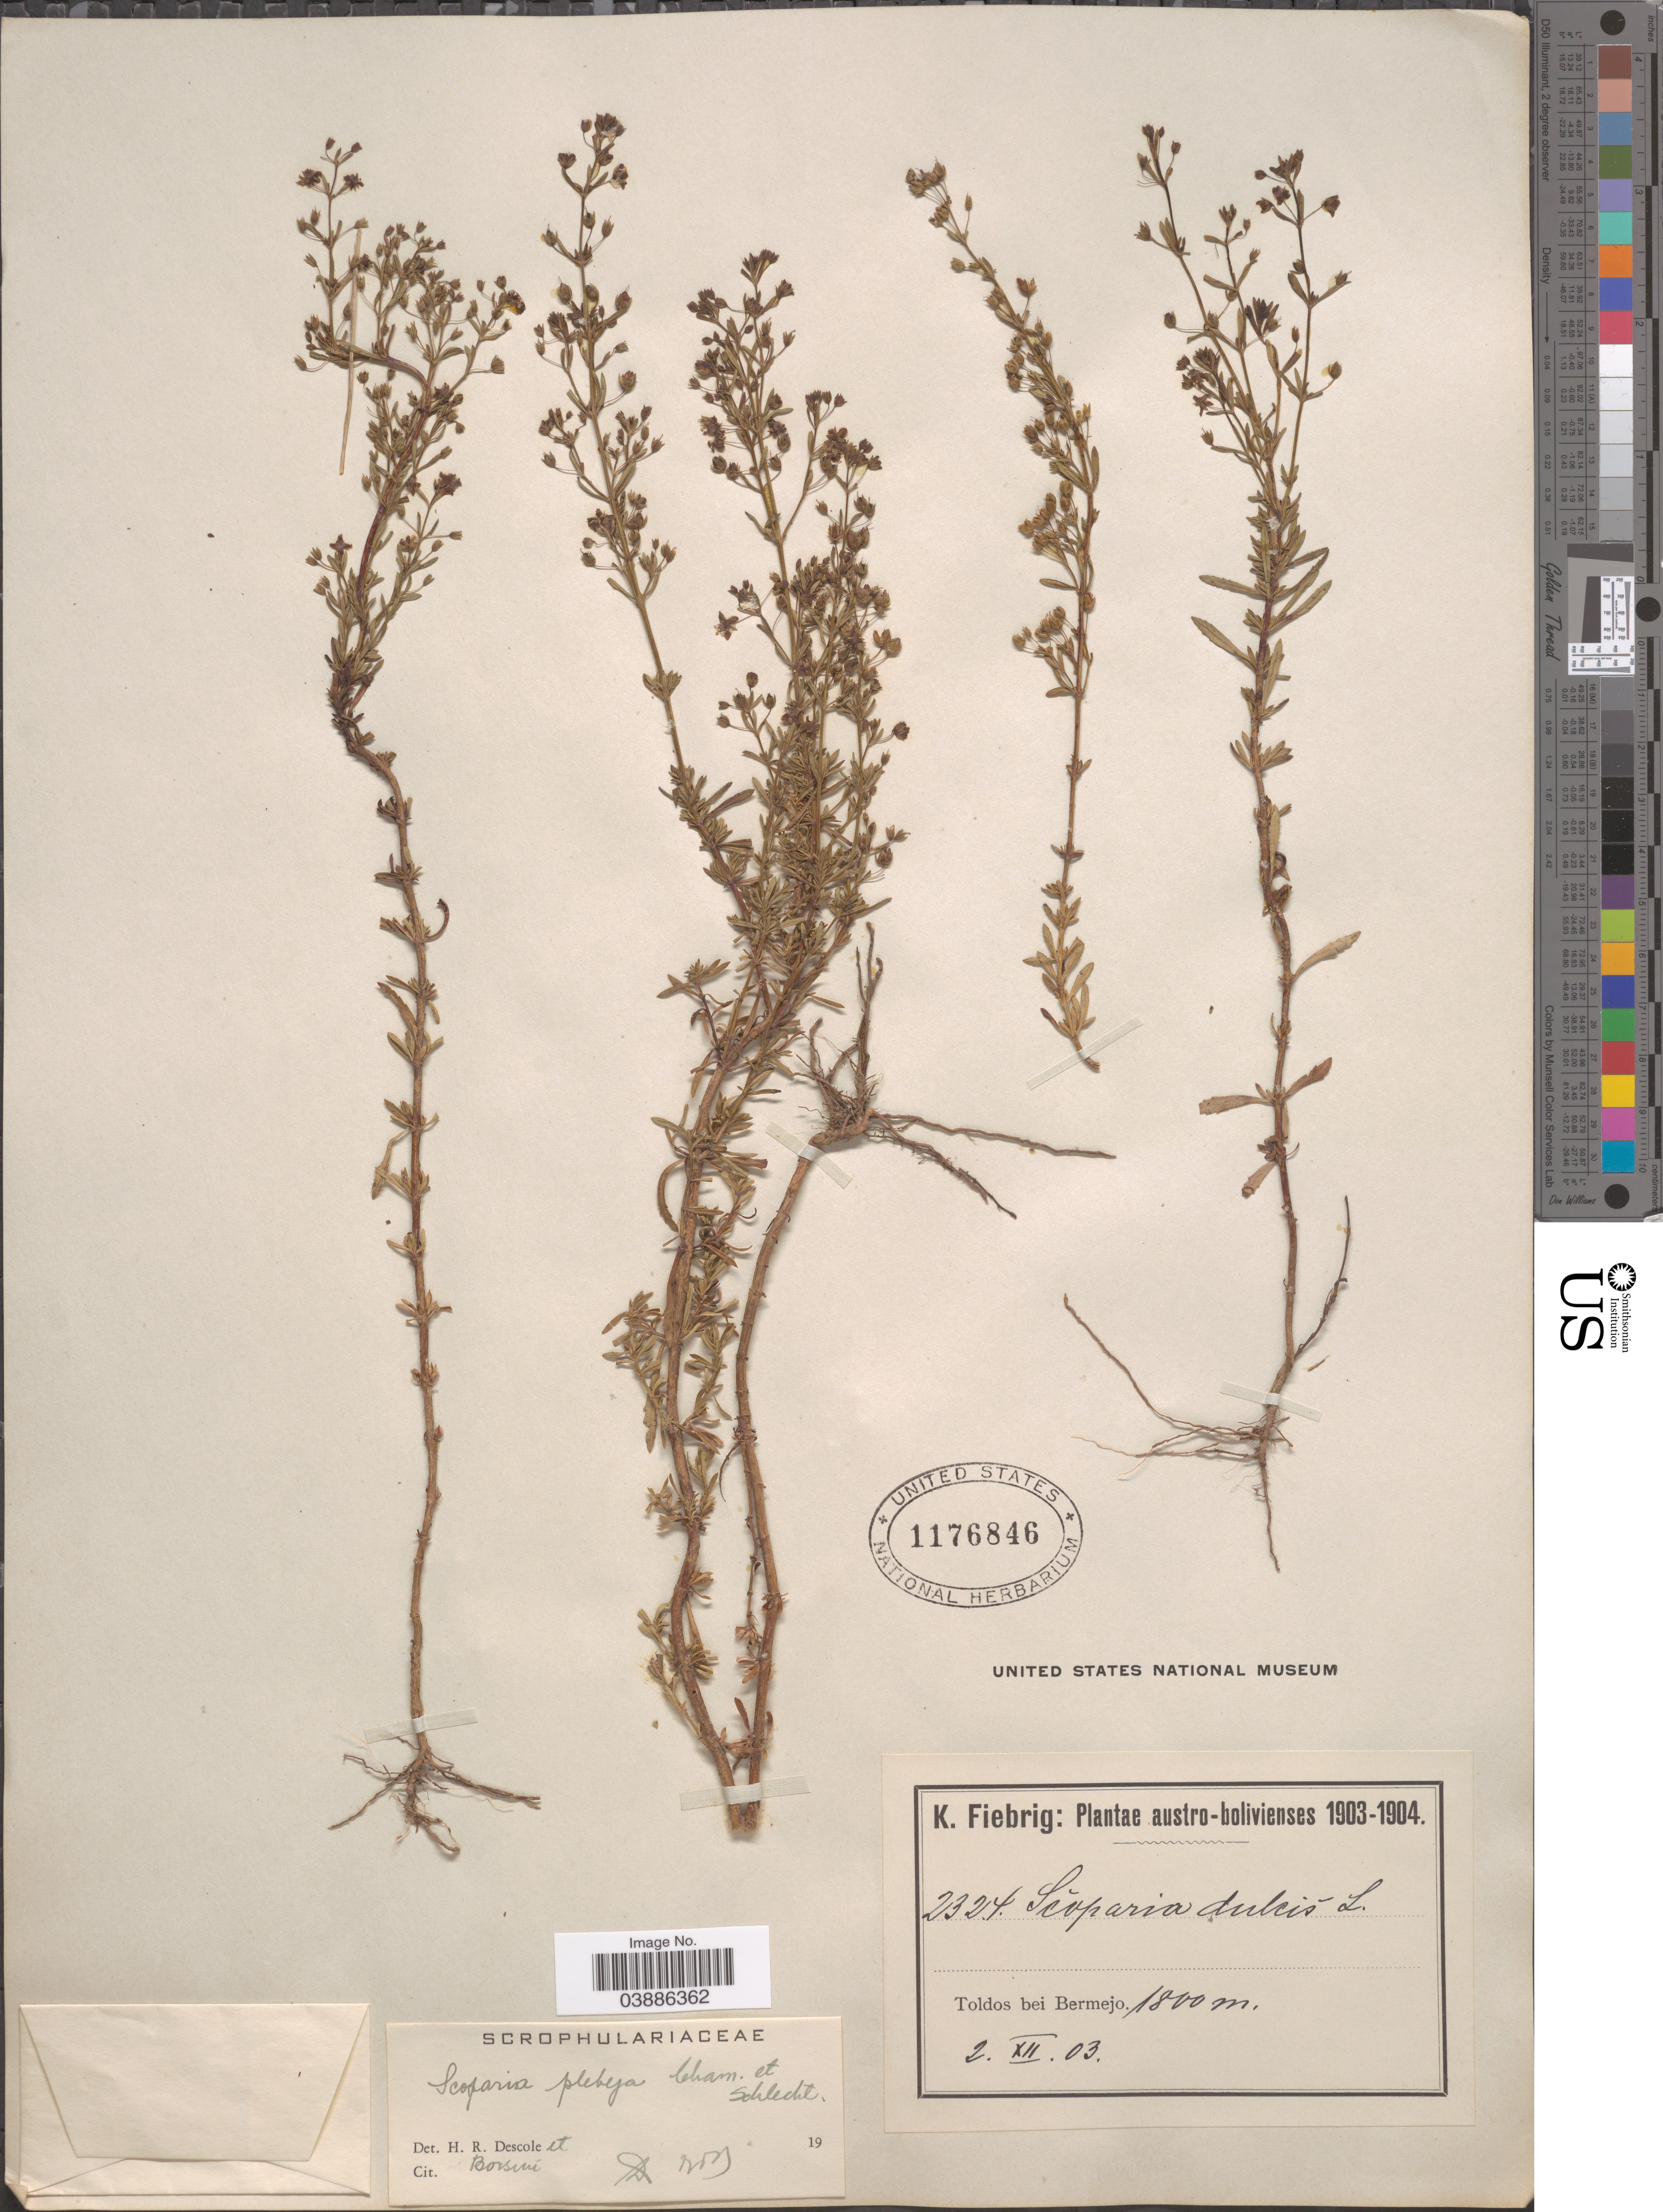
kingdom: Plantae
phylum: Tracheophyta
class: Magnoliopsida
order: Lamiales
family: Plantaginaceae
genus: Scoparia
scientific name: Scoparia plebeja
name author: Cham. & Schltdl.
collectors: K. Fiebrig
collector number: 2324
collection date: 1903-12-02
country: Bolivia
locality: Austro-bolivienses. Toldos bei Bermejo.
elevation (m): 1800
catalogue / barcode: US 1176846